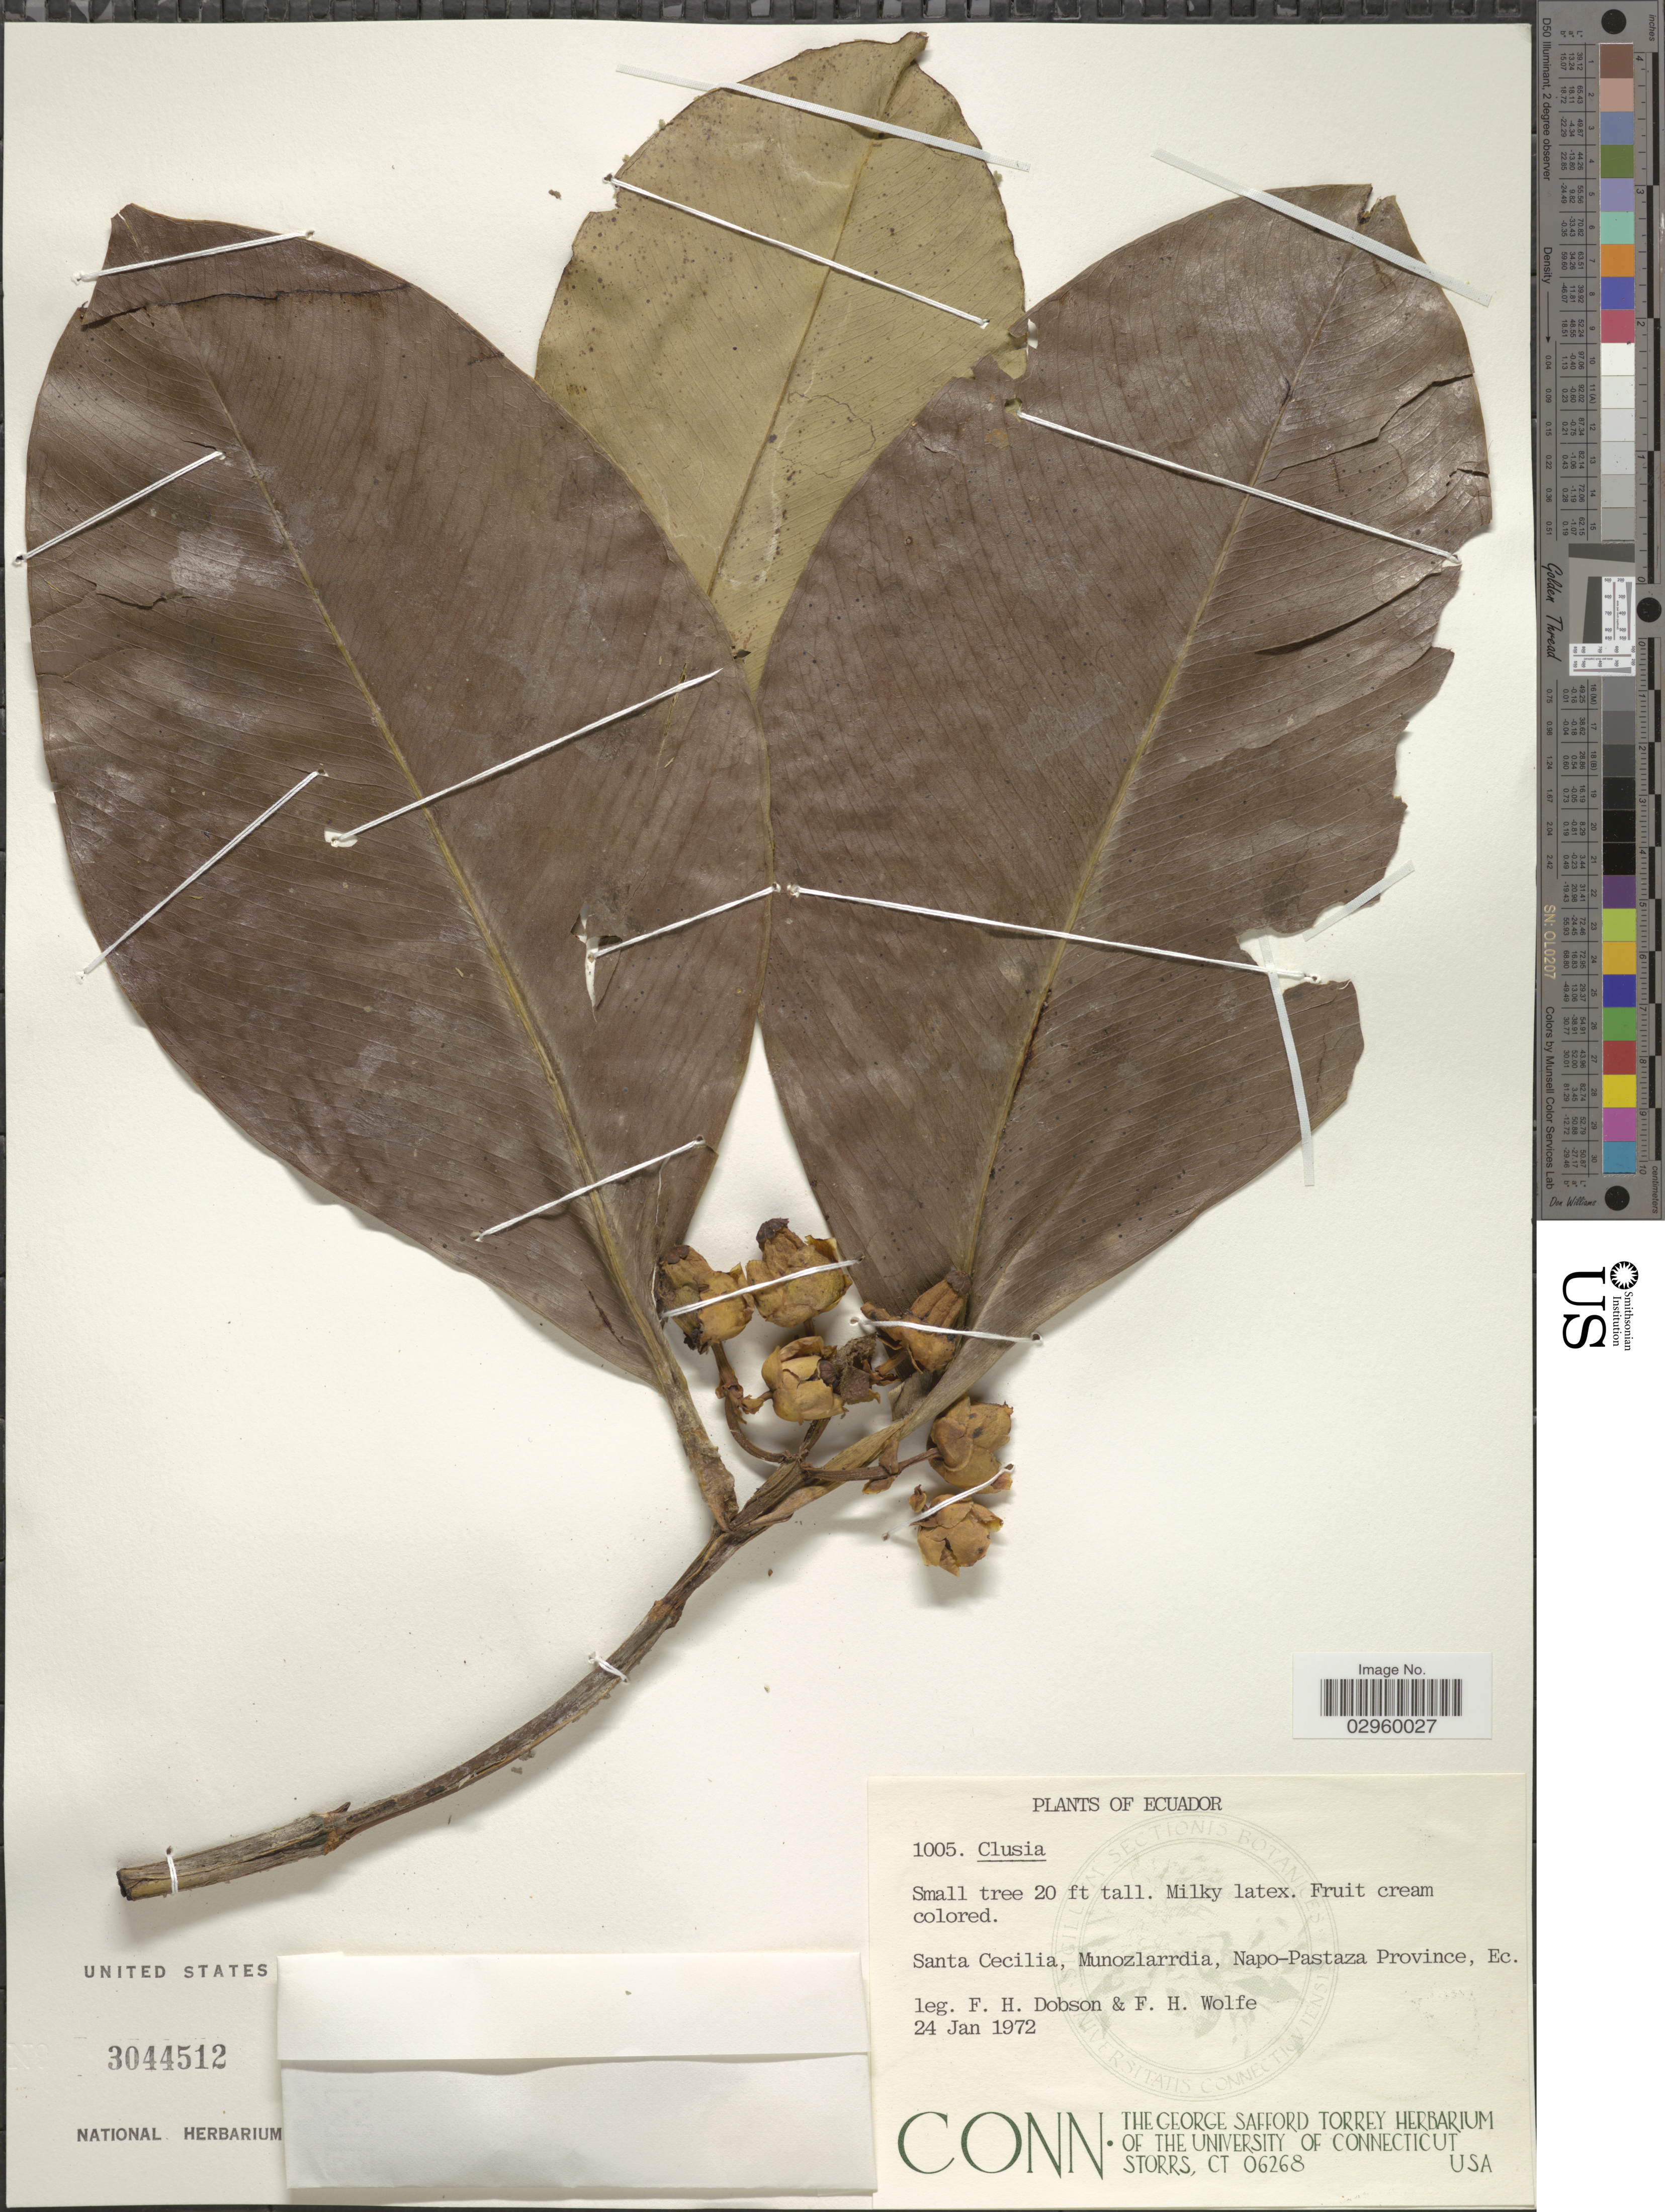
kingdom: Plantae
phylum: Tracheophyta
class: Magnoliopsida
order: Malpighiales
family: Clusiaceae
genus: Clusia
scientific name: Clusia sp.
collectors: F. Dobson & F. Wolfe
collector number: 1005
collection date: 1972-01-24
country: Ecuador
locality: Santa Cecilia, Munozlarrdia, Napo-Pastaza Province, Ec.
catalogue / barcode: US 3044512